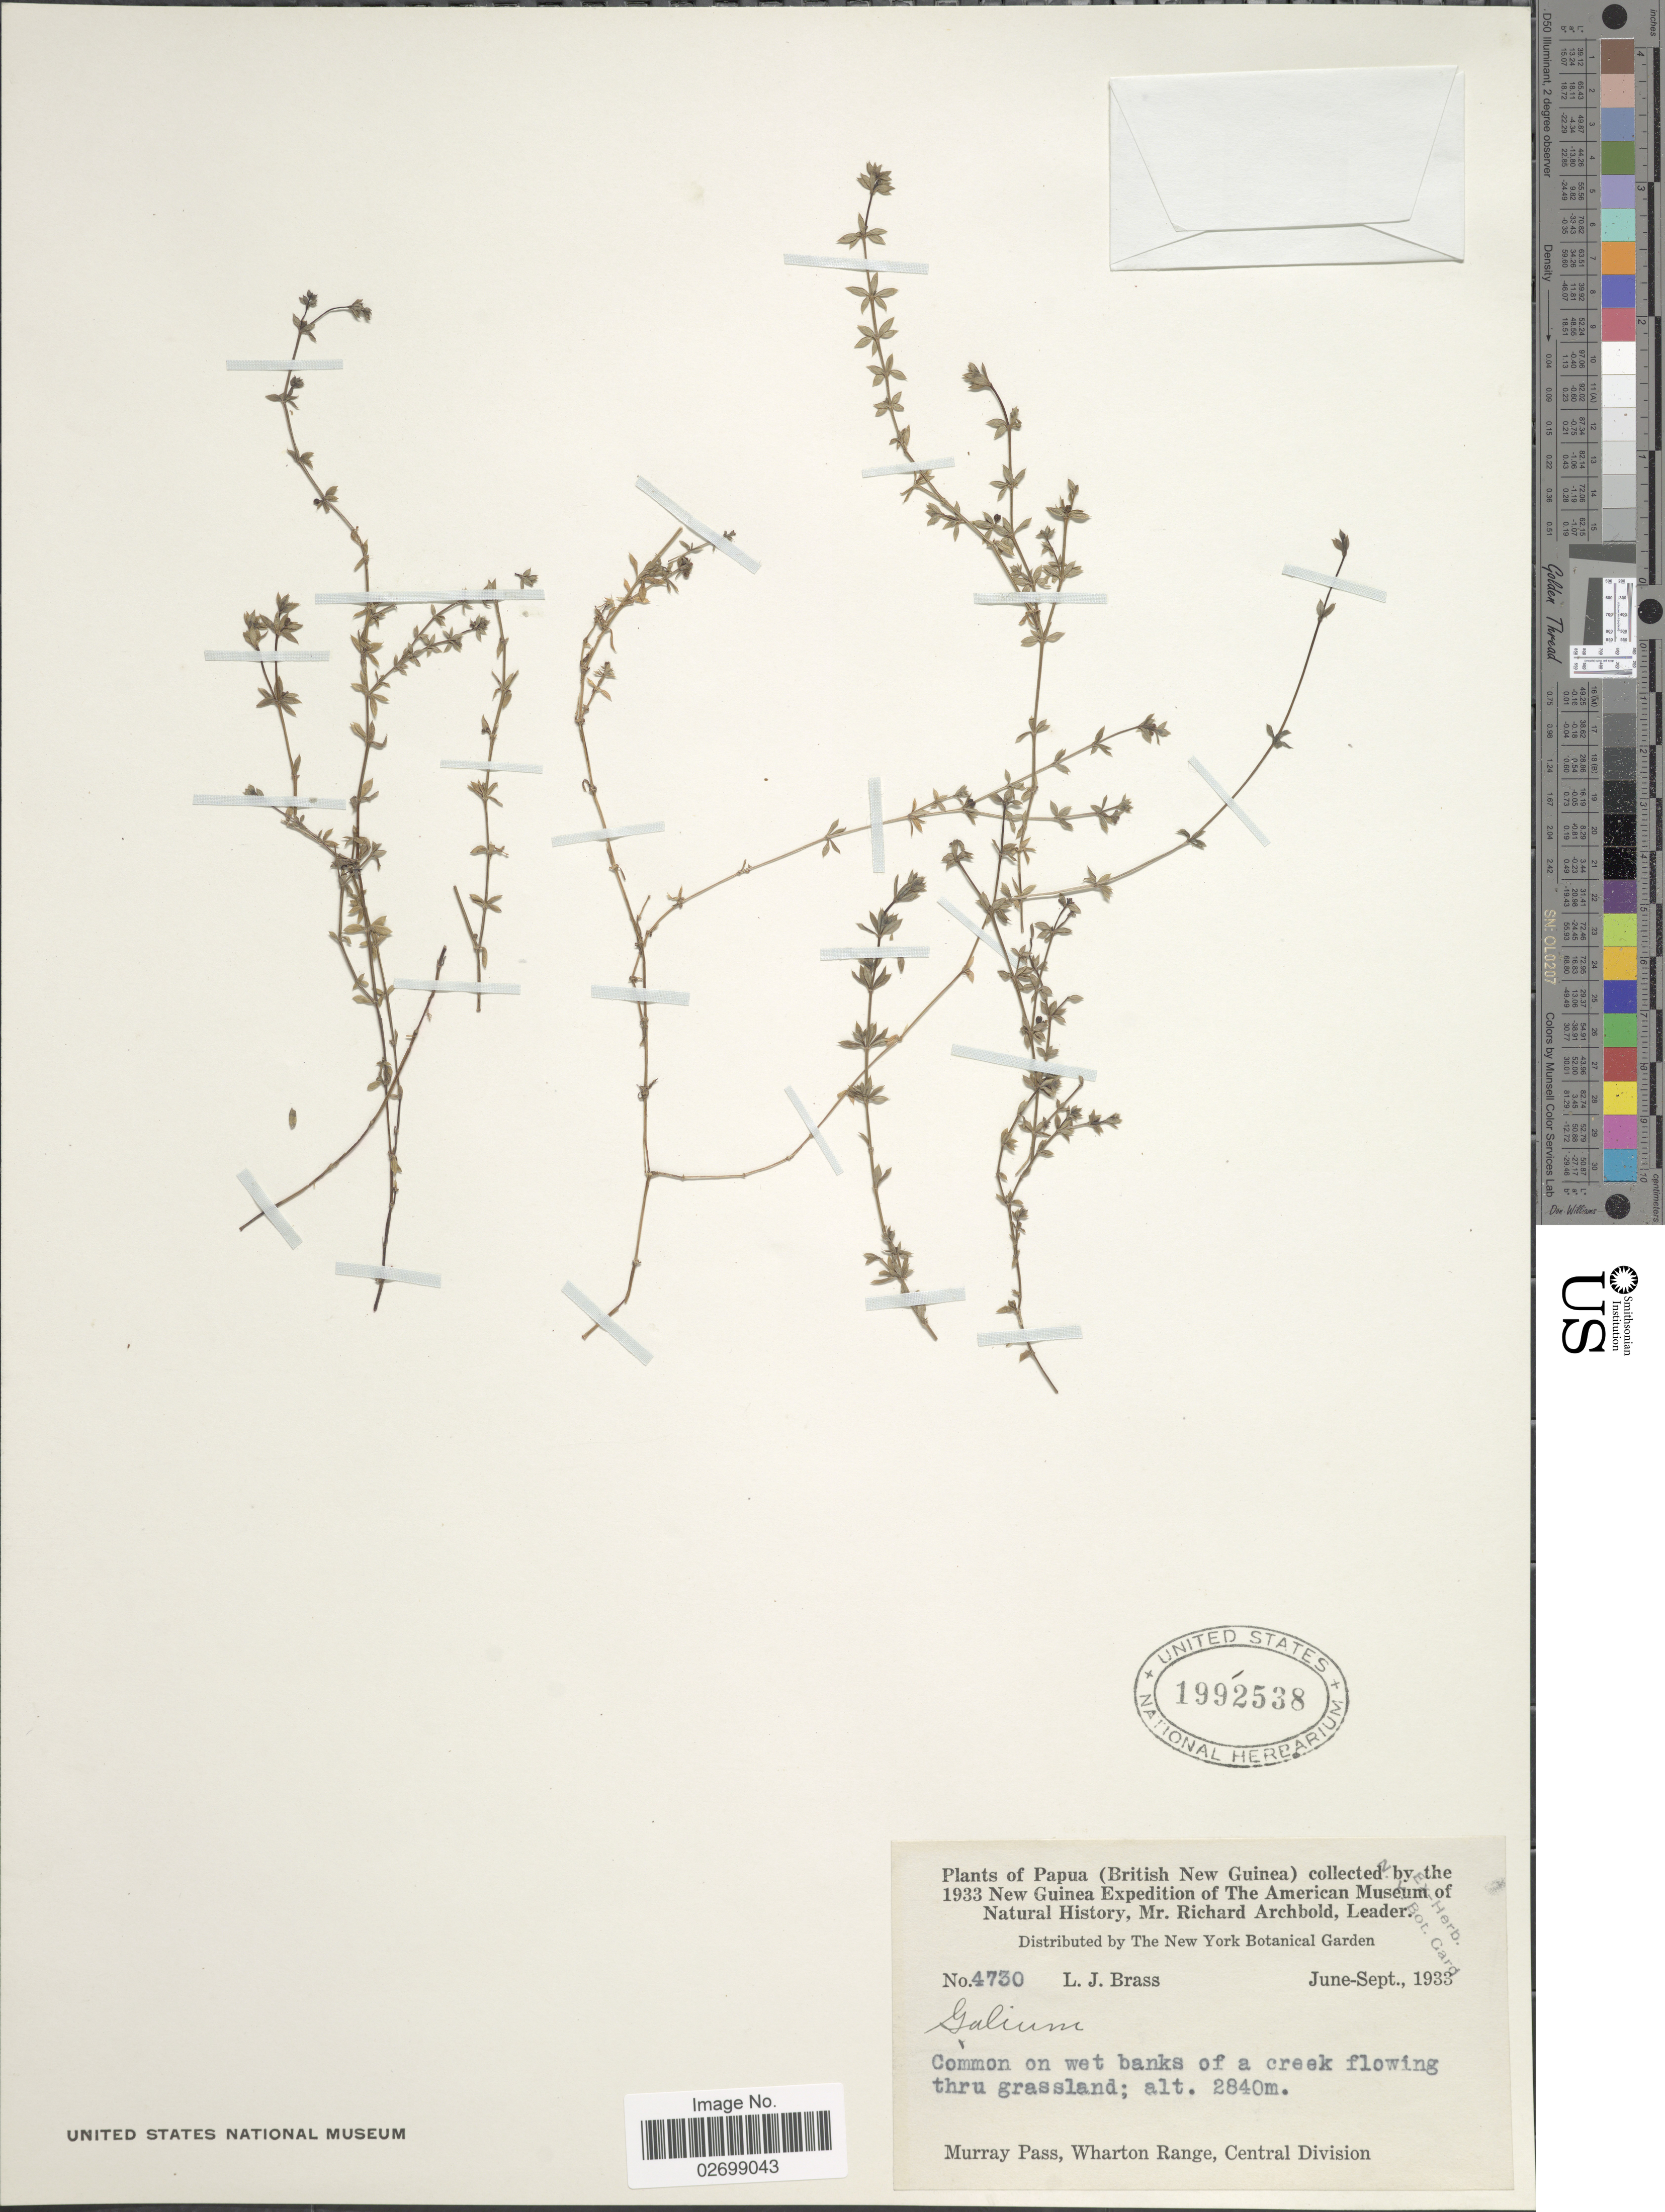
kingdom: Plantae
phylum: Tracheophyta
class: Magnoliopsida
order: Gentianales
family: Rubiaceae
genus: Galium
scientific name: Galium sp.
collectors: L. J. Brass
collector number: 4730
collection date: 1933-06/1933-09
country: Papua New Guinea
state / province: Central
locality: Papua (British New Guinea), on wet banks of a creek flowing thru grassland, Murray Pass, Wharton Range, Central Division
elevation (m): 2840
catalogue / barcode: US 1992538